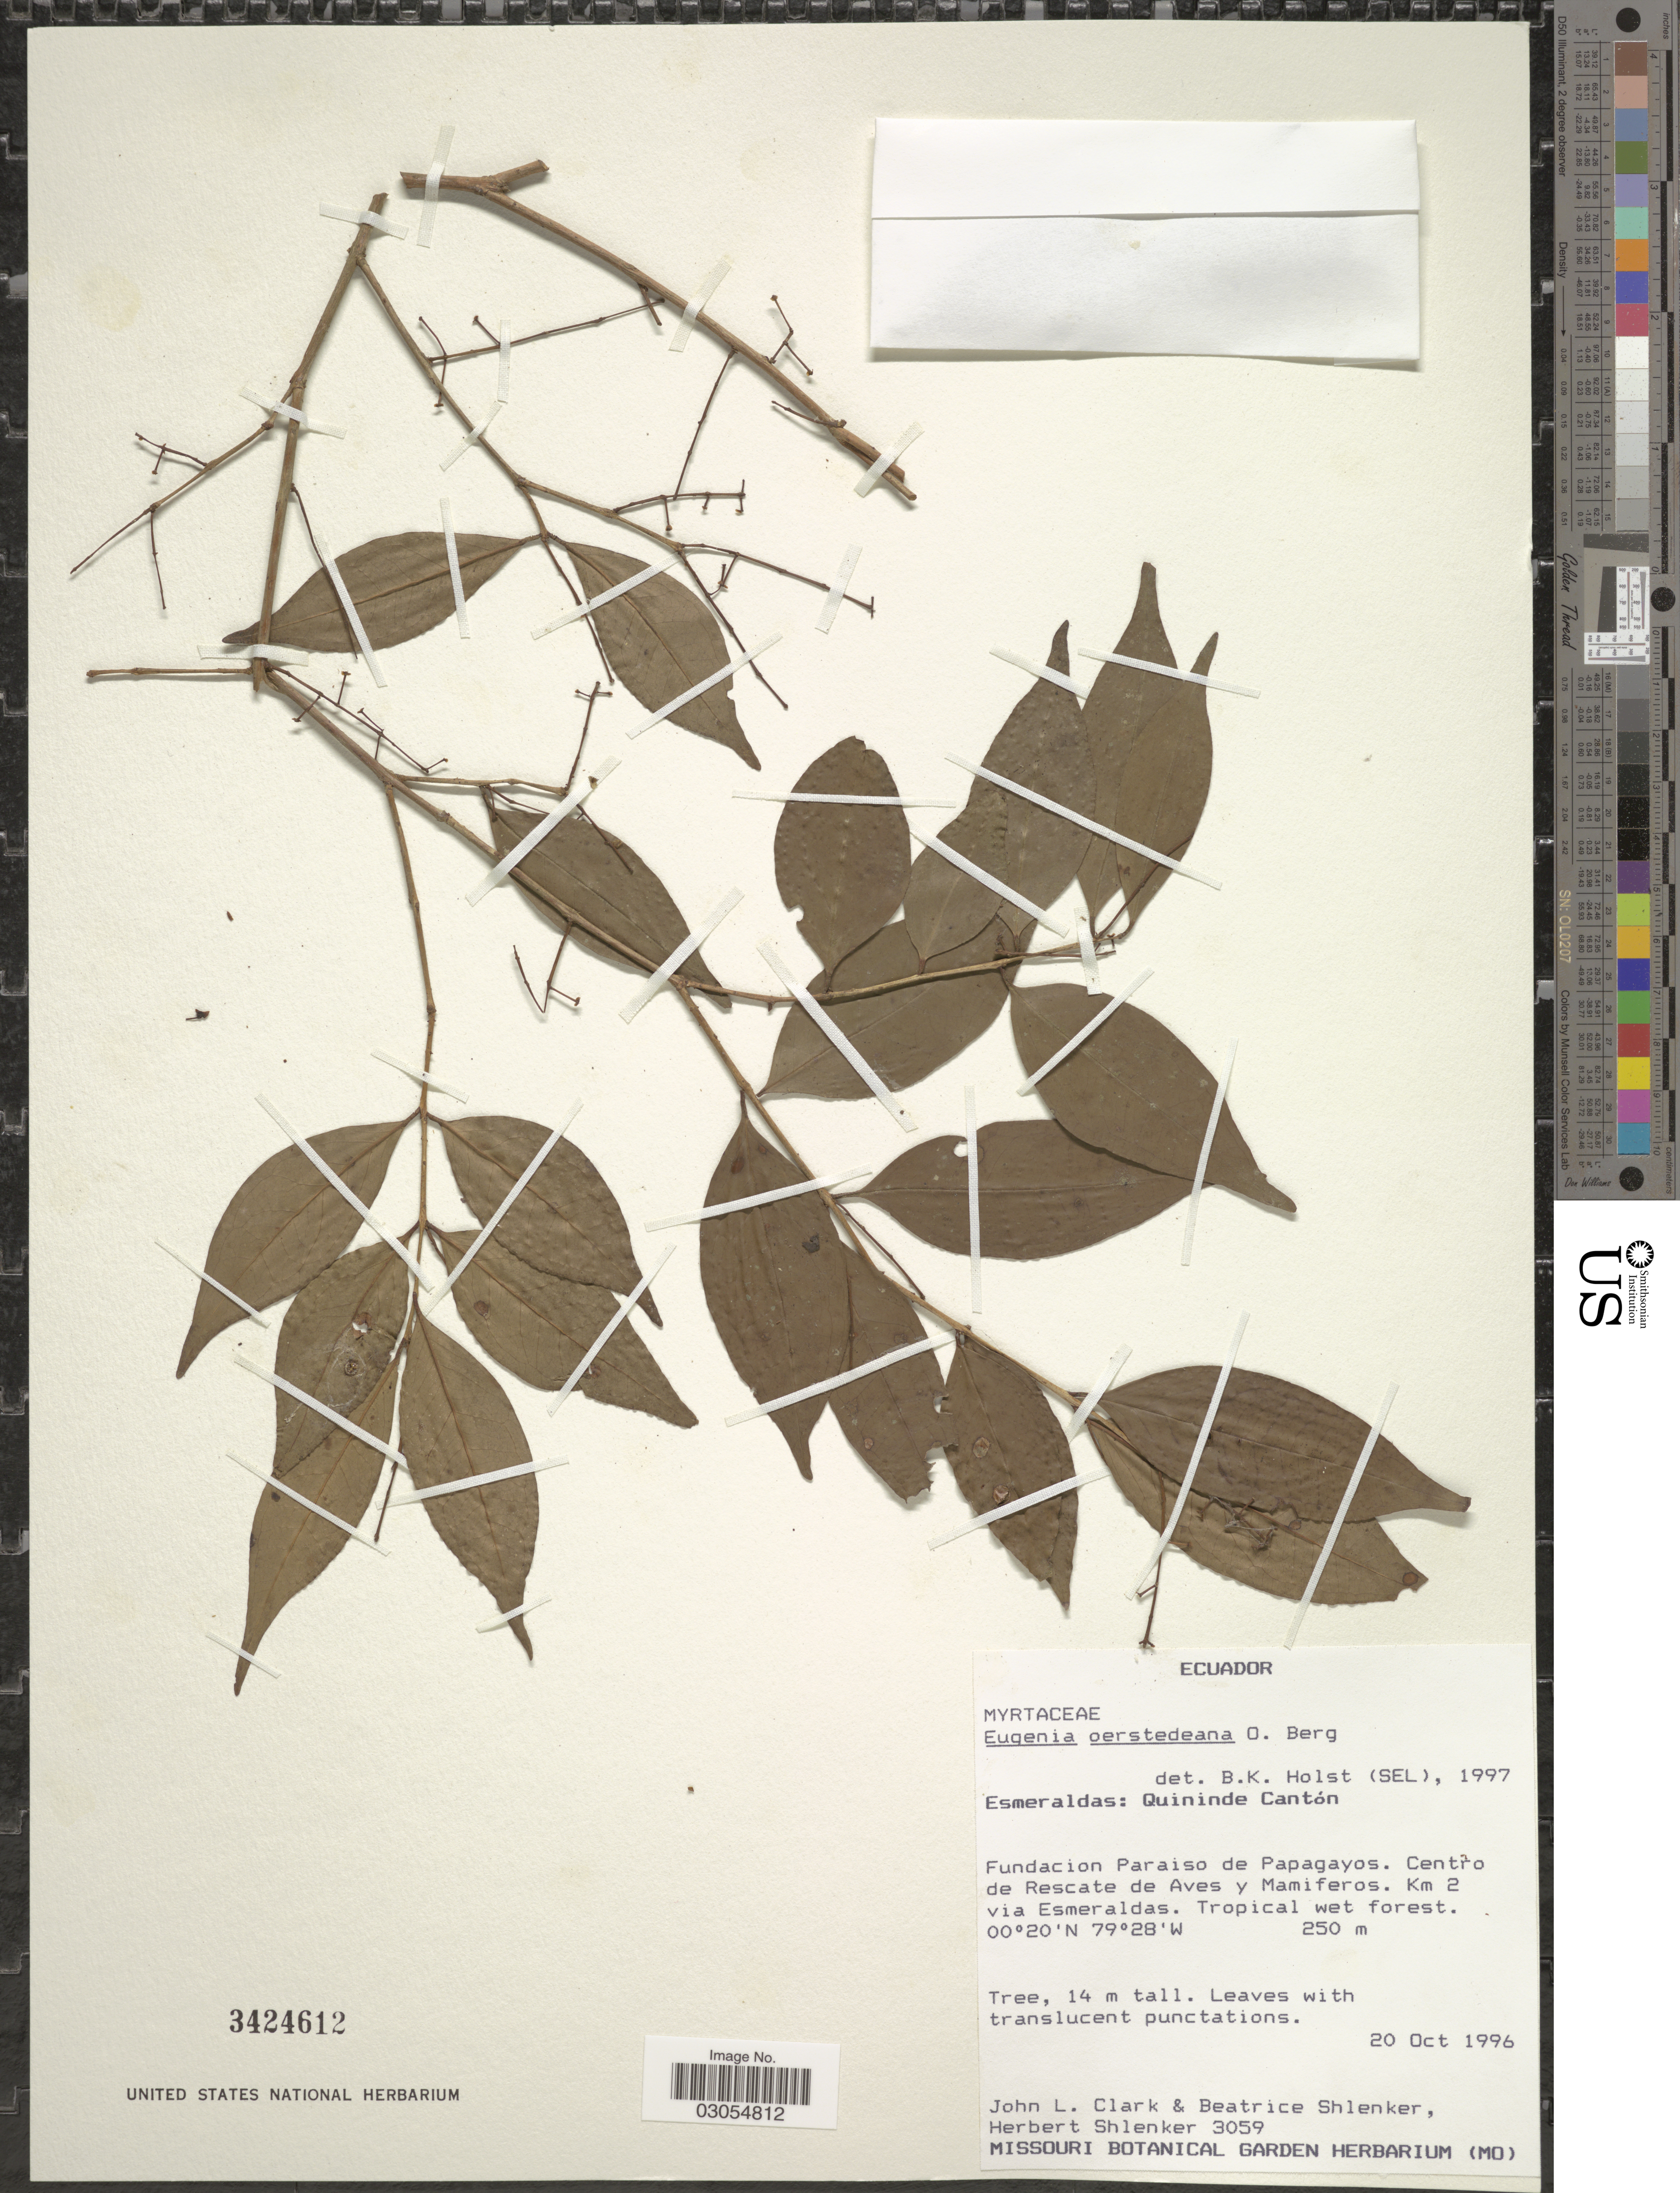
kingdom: Plantae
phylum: Tracheophyta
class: Magnoliopsida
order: Myrtales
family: Myrtaceae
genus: Eugenia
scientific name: Eugenia oerstediana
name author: O. Berg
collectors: J. L. Clark, B. Shlenker & H. Shlenker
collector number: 3059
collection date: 1996-10-20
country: Ecuador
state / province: Esmeraldas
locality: Quininde Cantón. Fundacion Paraiso de Papagayos. Centro de Rescate de Aves y Mamiferos. Km 2 via Esmeraldas.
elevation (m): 250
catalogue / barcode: US 3424612